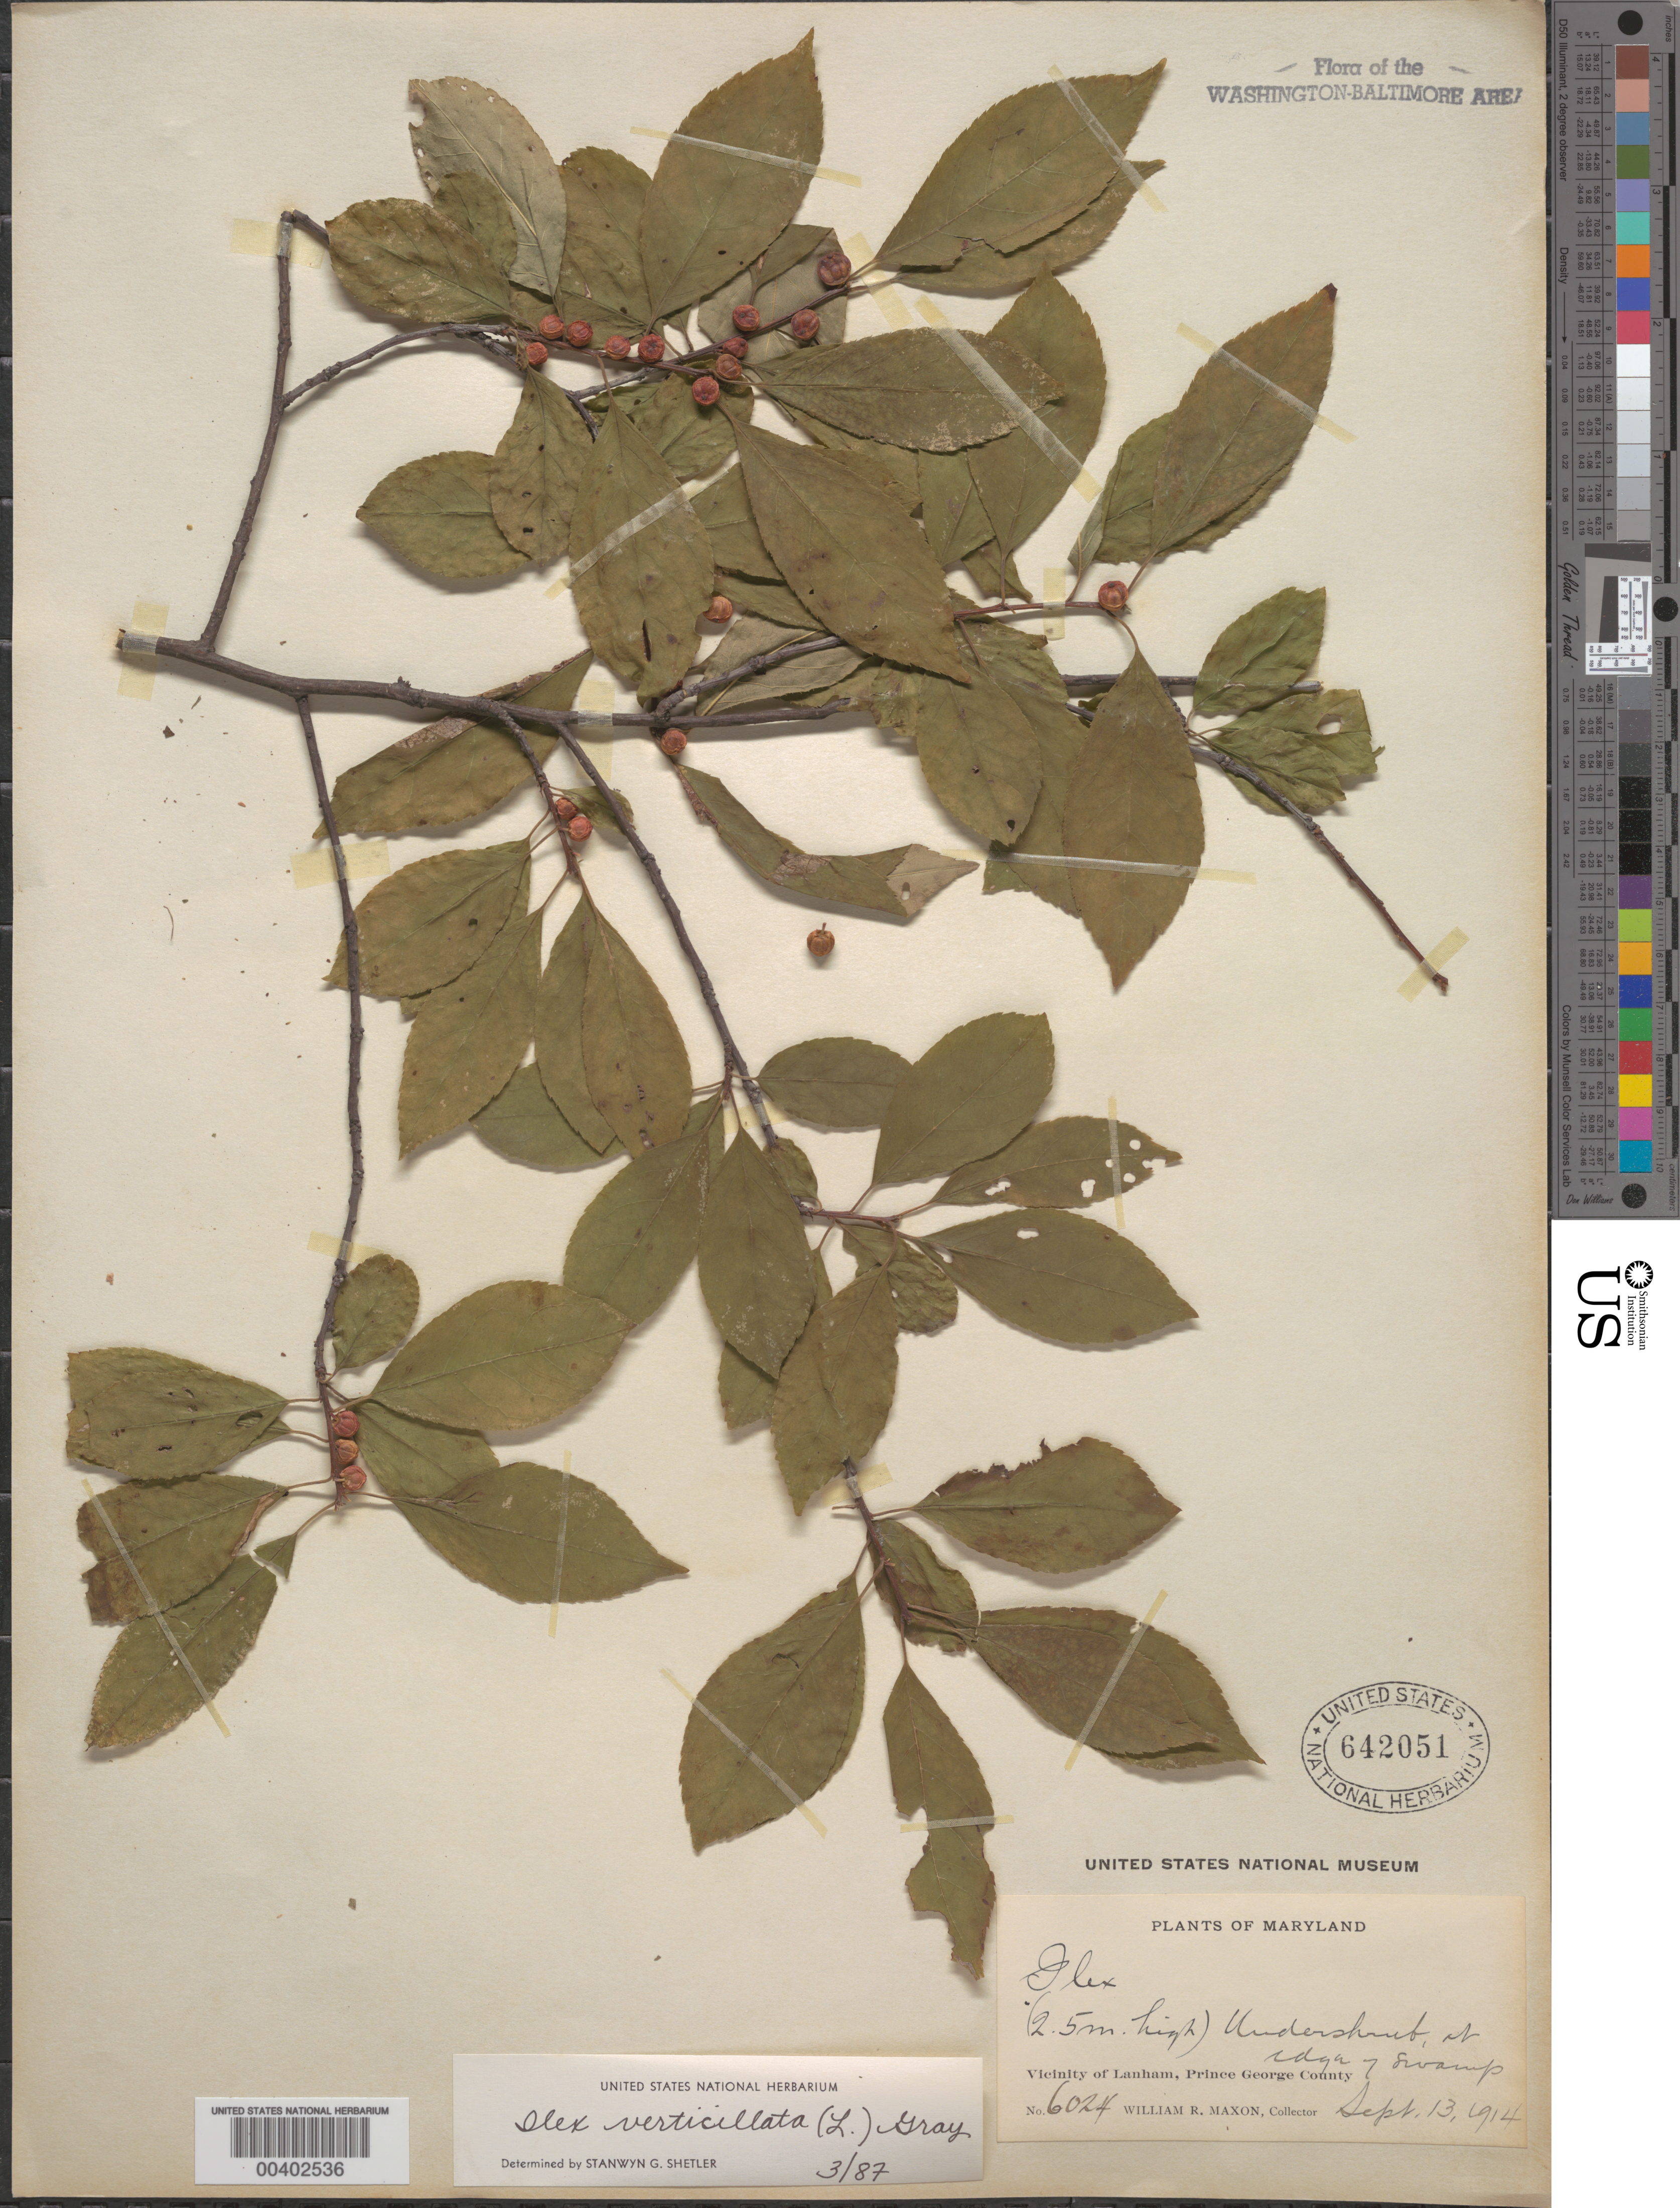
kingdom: Plantae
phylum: Tracheophyta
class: Magnoliopsida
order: Aquifoliales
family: Aquifoliaceae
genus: Ilex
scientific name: Ilex verticillata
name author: (L.) A. Gray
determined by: Shetler, Stanwyn G., (US), NMNH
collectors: W. R. Maxon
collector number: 6024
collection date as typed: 13 Sep 1914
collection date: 1914-09-13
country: United States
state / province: Maryland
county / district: Prince George's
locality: Vicinity of Lanham, at edge of swamp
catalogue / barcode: US 642051